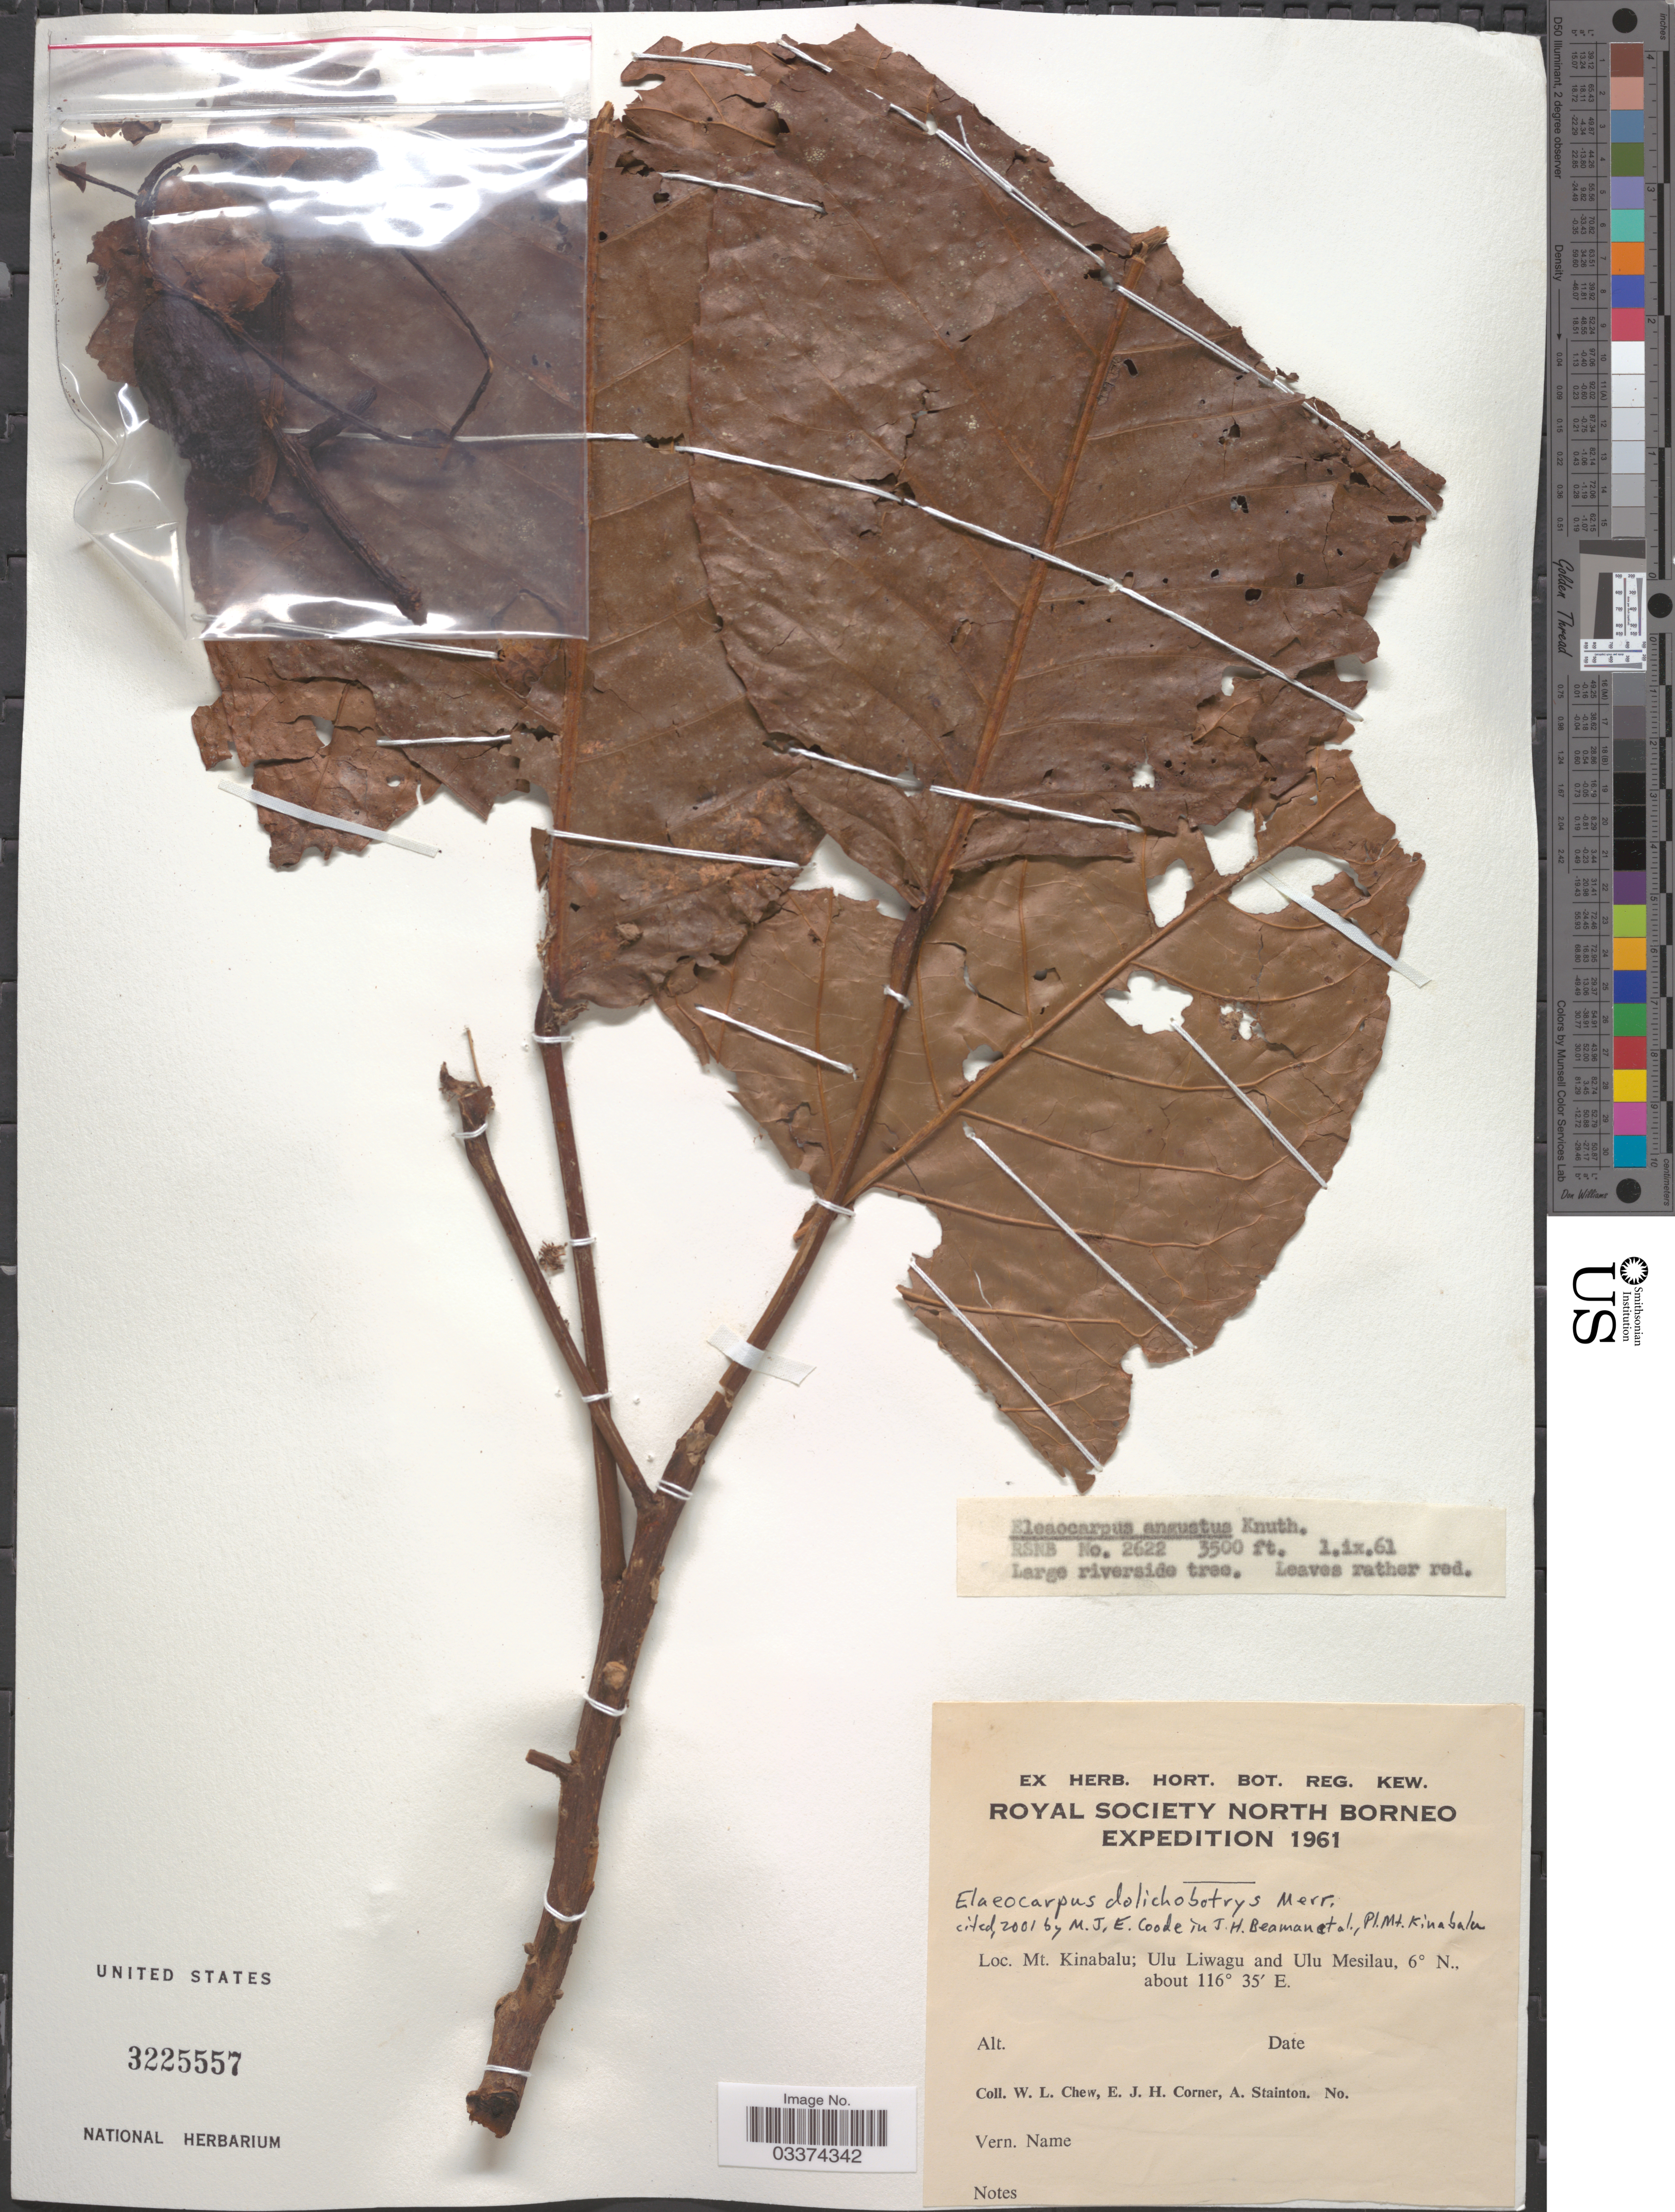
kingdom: Plantae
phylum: Tracheophyta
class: Magnoliopsida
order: Oxalidales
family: Elaeocarpaceae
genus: Elaeocarpus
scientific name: Elaeocarpus dolichobotrys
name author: Merr.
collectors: W. Chew, E. Corner & A. Stainton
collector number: RSNB2622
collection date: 1961-09-01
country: Malaysia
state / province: Sabah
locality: Mt. Kinabalu; Ulu Liwagu and Ulu Mesilau.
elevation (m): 1067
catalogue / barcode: US 3225557